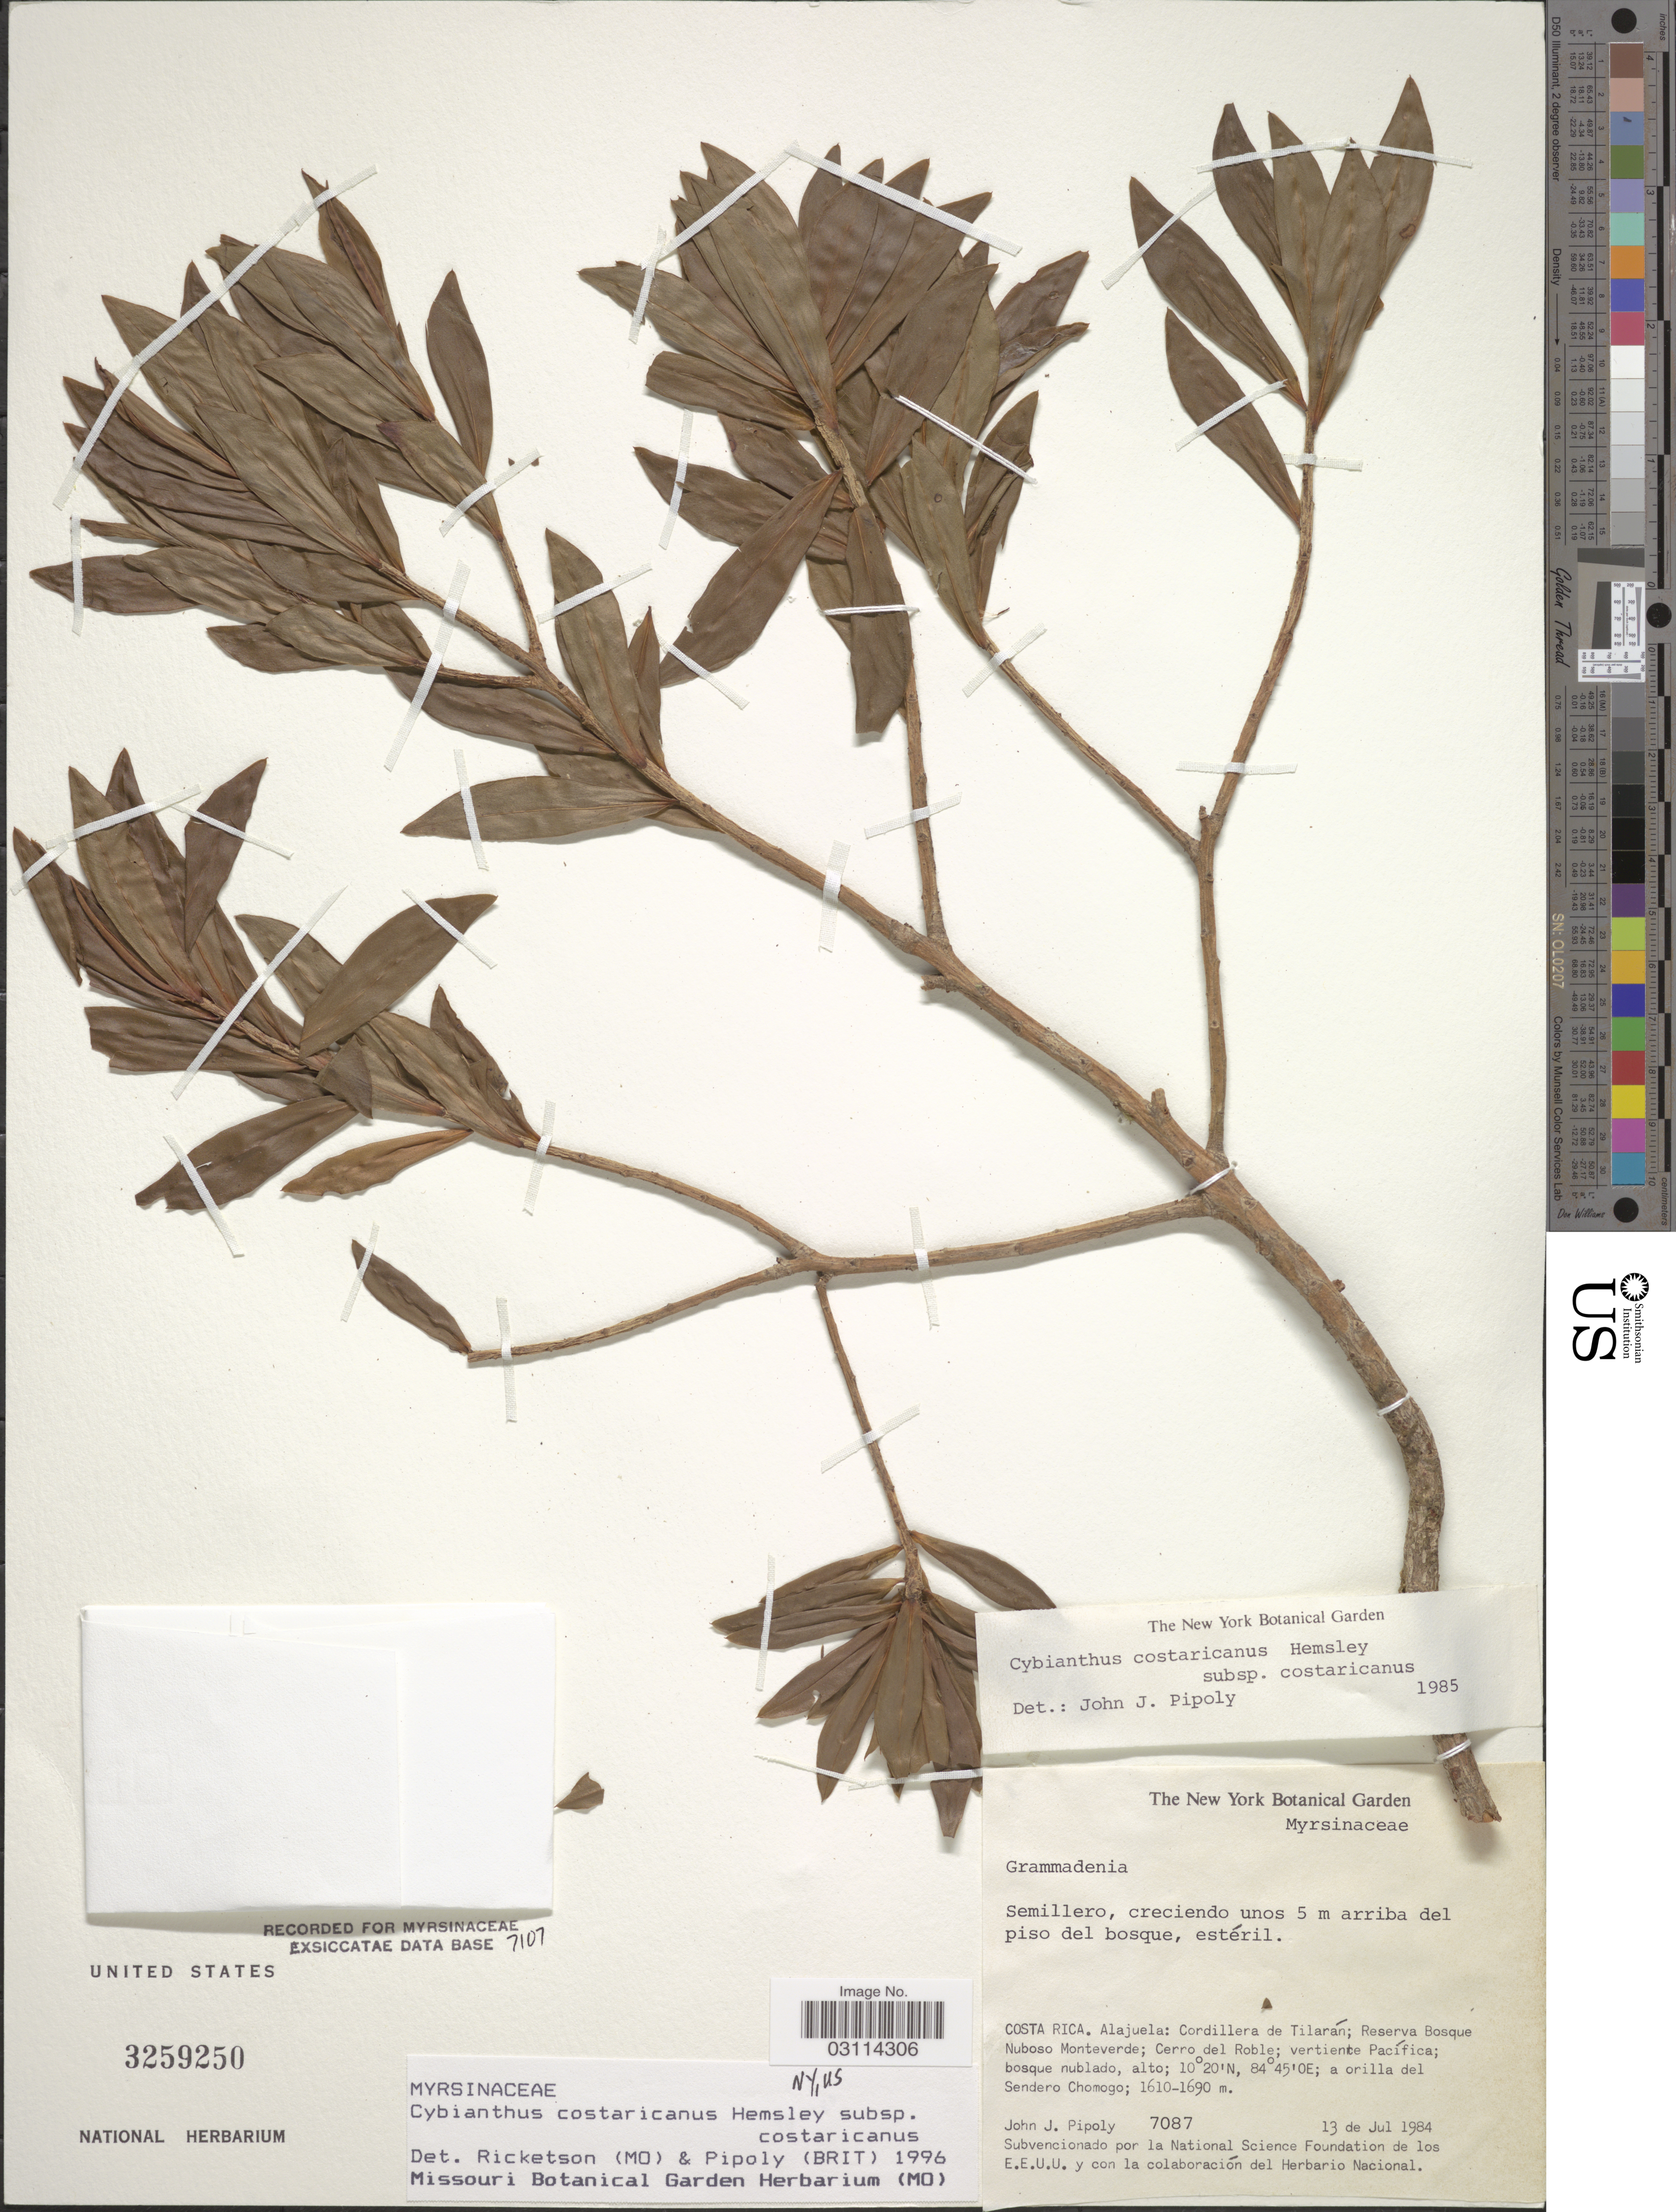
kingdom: Plantae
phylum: Tracheophyta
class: Magnoliopsida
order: Ericales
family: Primulaceae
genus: Cybianthus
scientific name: Cybianthus costaricanus subsp. costaricanus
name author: Hemsl.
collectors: J. J. Pipoly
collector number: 7087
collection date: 1984-07-13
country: Costa Rica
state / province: Alajuela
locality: Cordillera de Tilarán; Reserva Bosque Nuboso Monteverde; Cerro del Roble; vertiente Pacífica; bosque nublado; a orilla del Sendero Chomogo.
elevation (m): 1610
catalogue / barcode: US 3259250